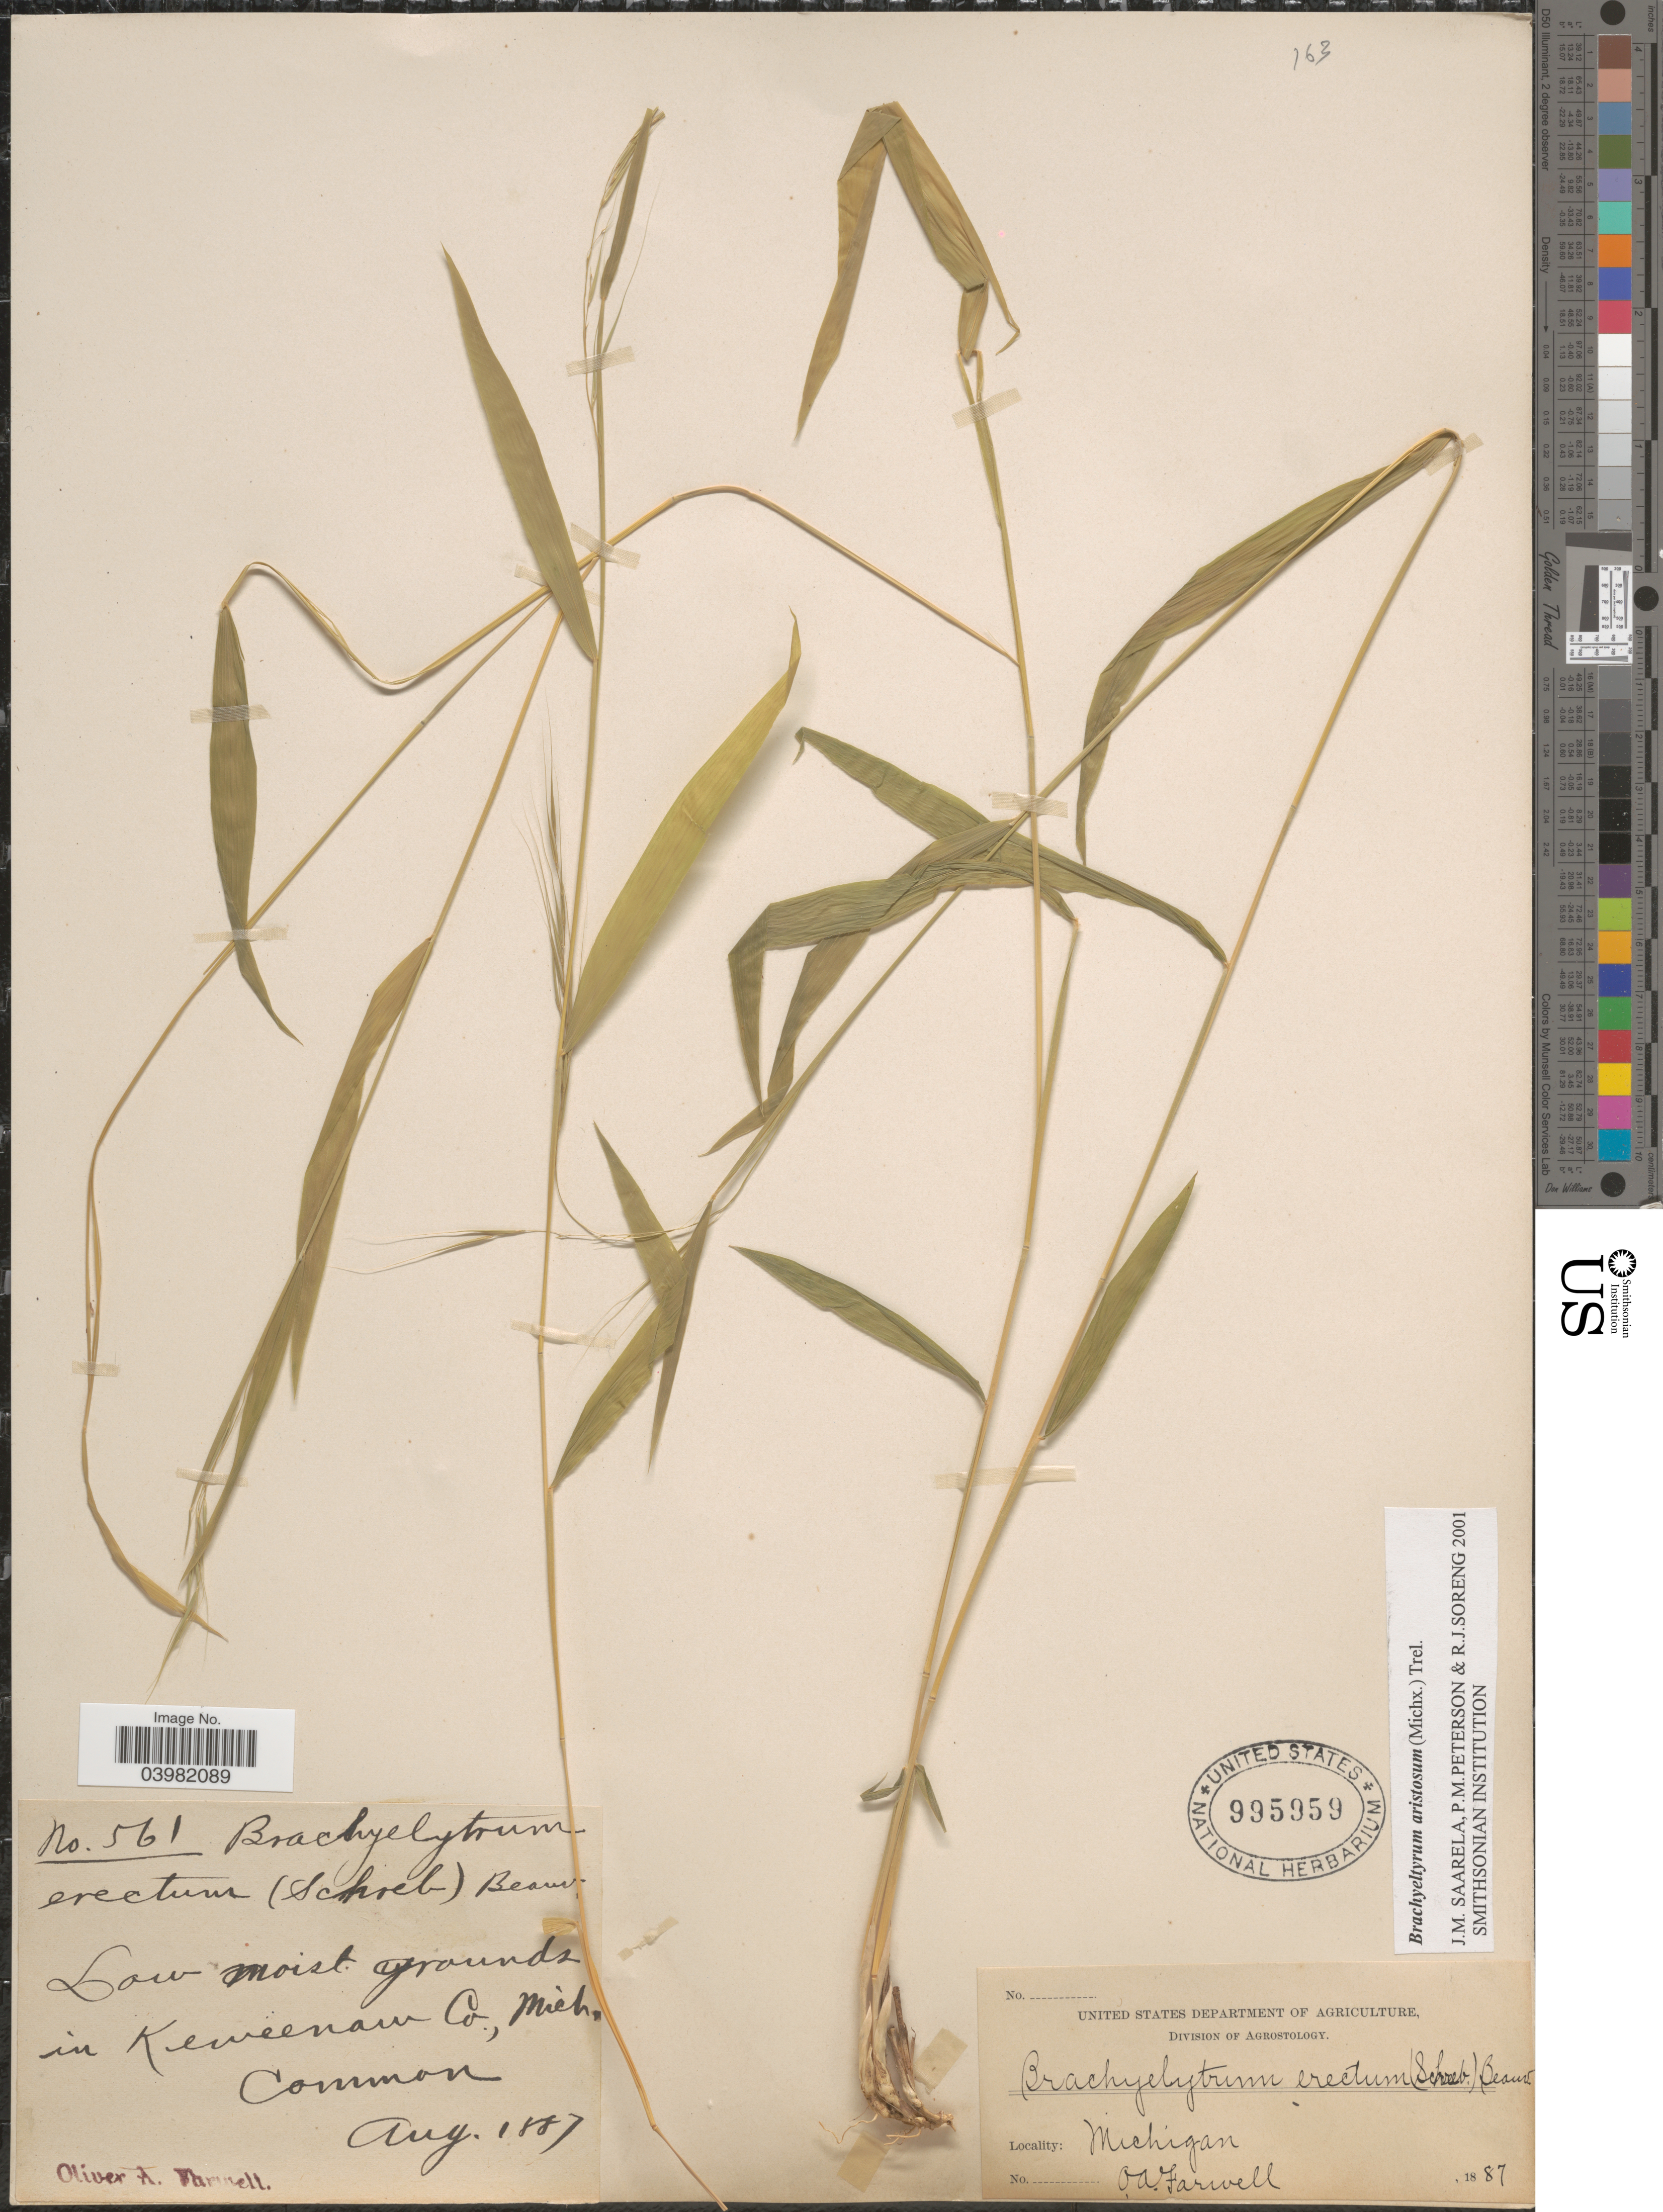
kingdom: Plantae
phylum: Tracheophyta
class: Liliopsida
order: Poales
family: Poaceae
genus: Brachyelytrum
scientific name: Brachyelytrum aristosum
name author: (Michx.) P. Beauv. ex Trel.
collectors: O. Farwell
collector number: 561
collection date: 1887-08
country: United States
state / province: Michigan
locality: In Keweenaw Co.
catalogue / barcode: US 995959